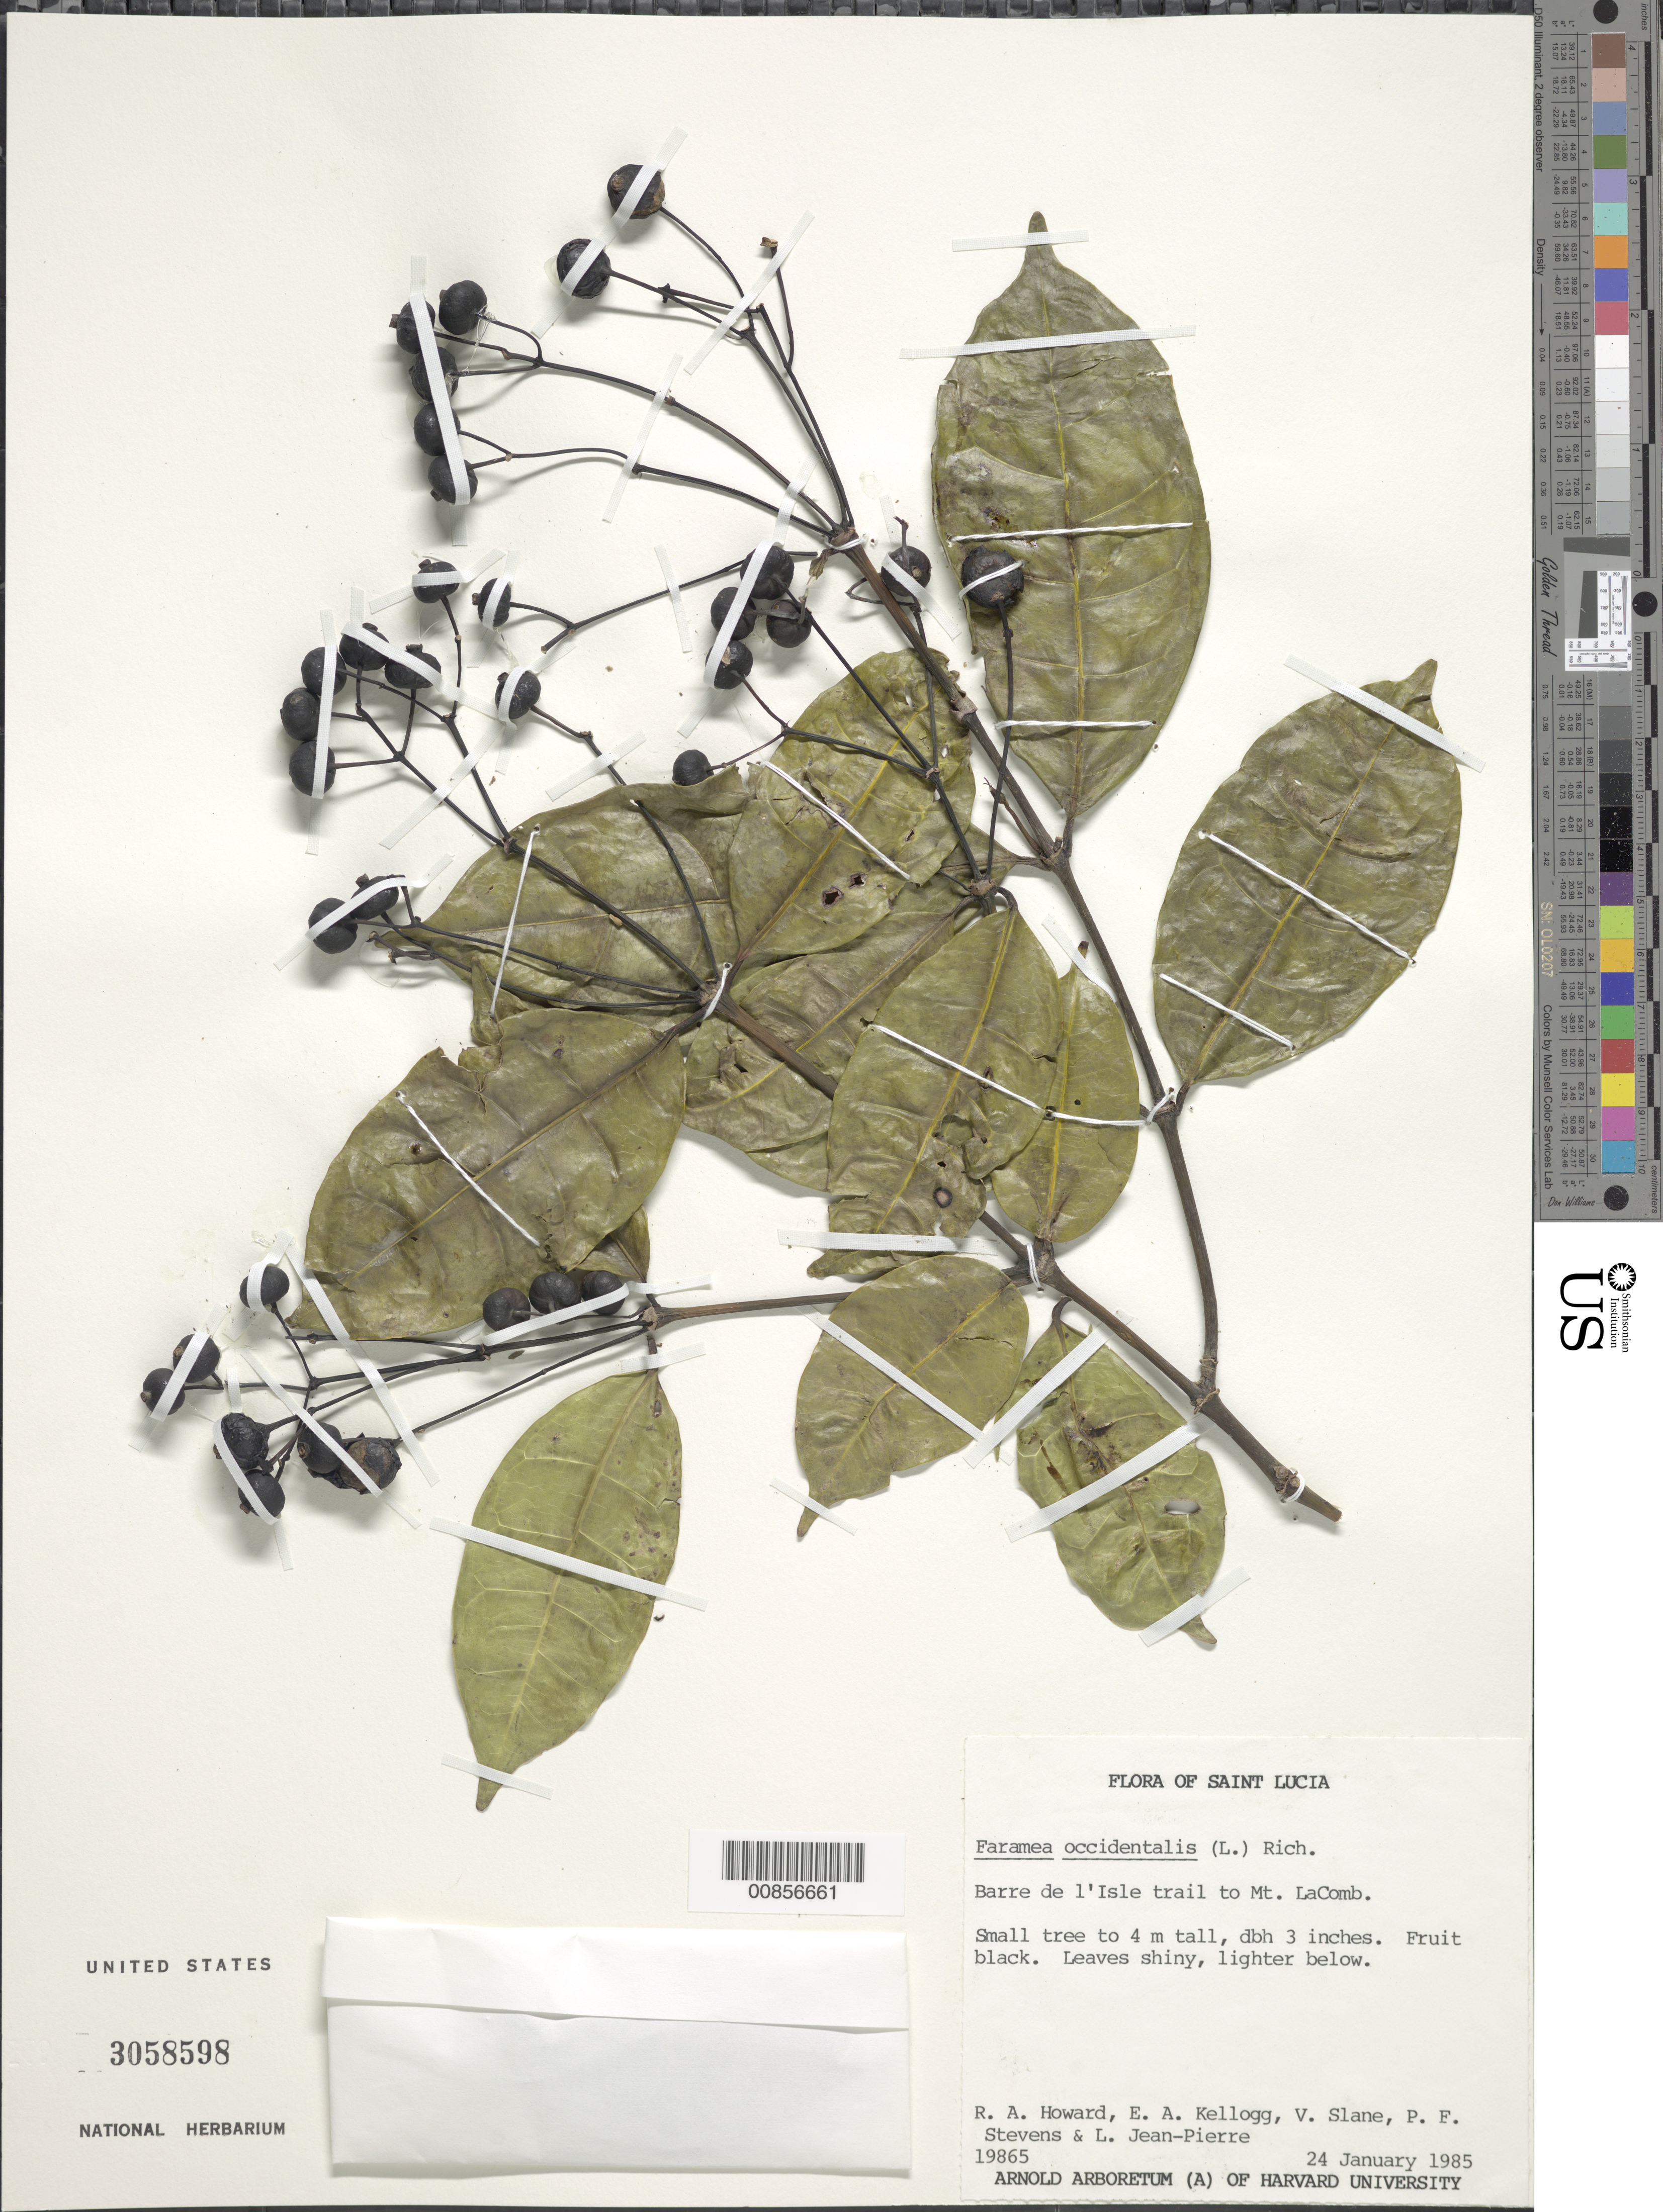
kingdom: Plantae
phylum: Tracheophyta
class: Magnoliopsida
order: Gentianales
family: Rubiaceae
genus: Faramea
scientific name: Faramea occidentalis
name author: (L.) A. Rich.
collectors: R. A. Howard, E. A. Kellogg, V. Slane, P. F. Stevens & L. L. Jean-Pierre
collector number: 19865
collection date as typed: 24 Jan 1985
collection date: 1985-01-24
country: St. Lucia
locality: Barre de l'Isle trail to Mt. LaComb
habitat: Along trail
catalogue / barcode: US 3058598